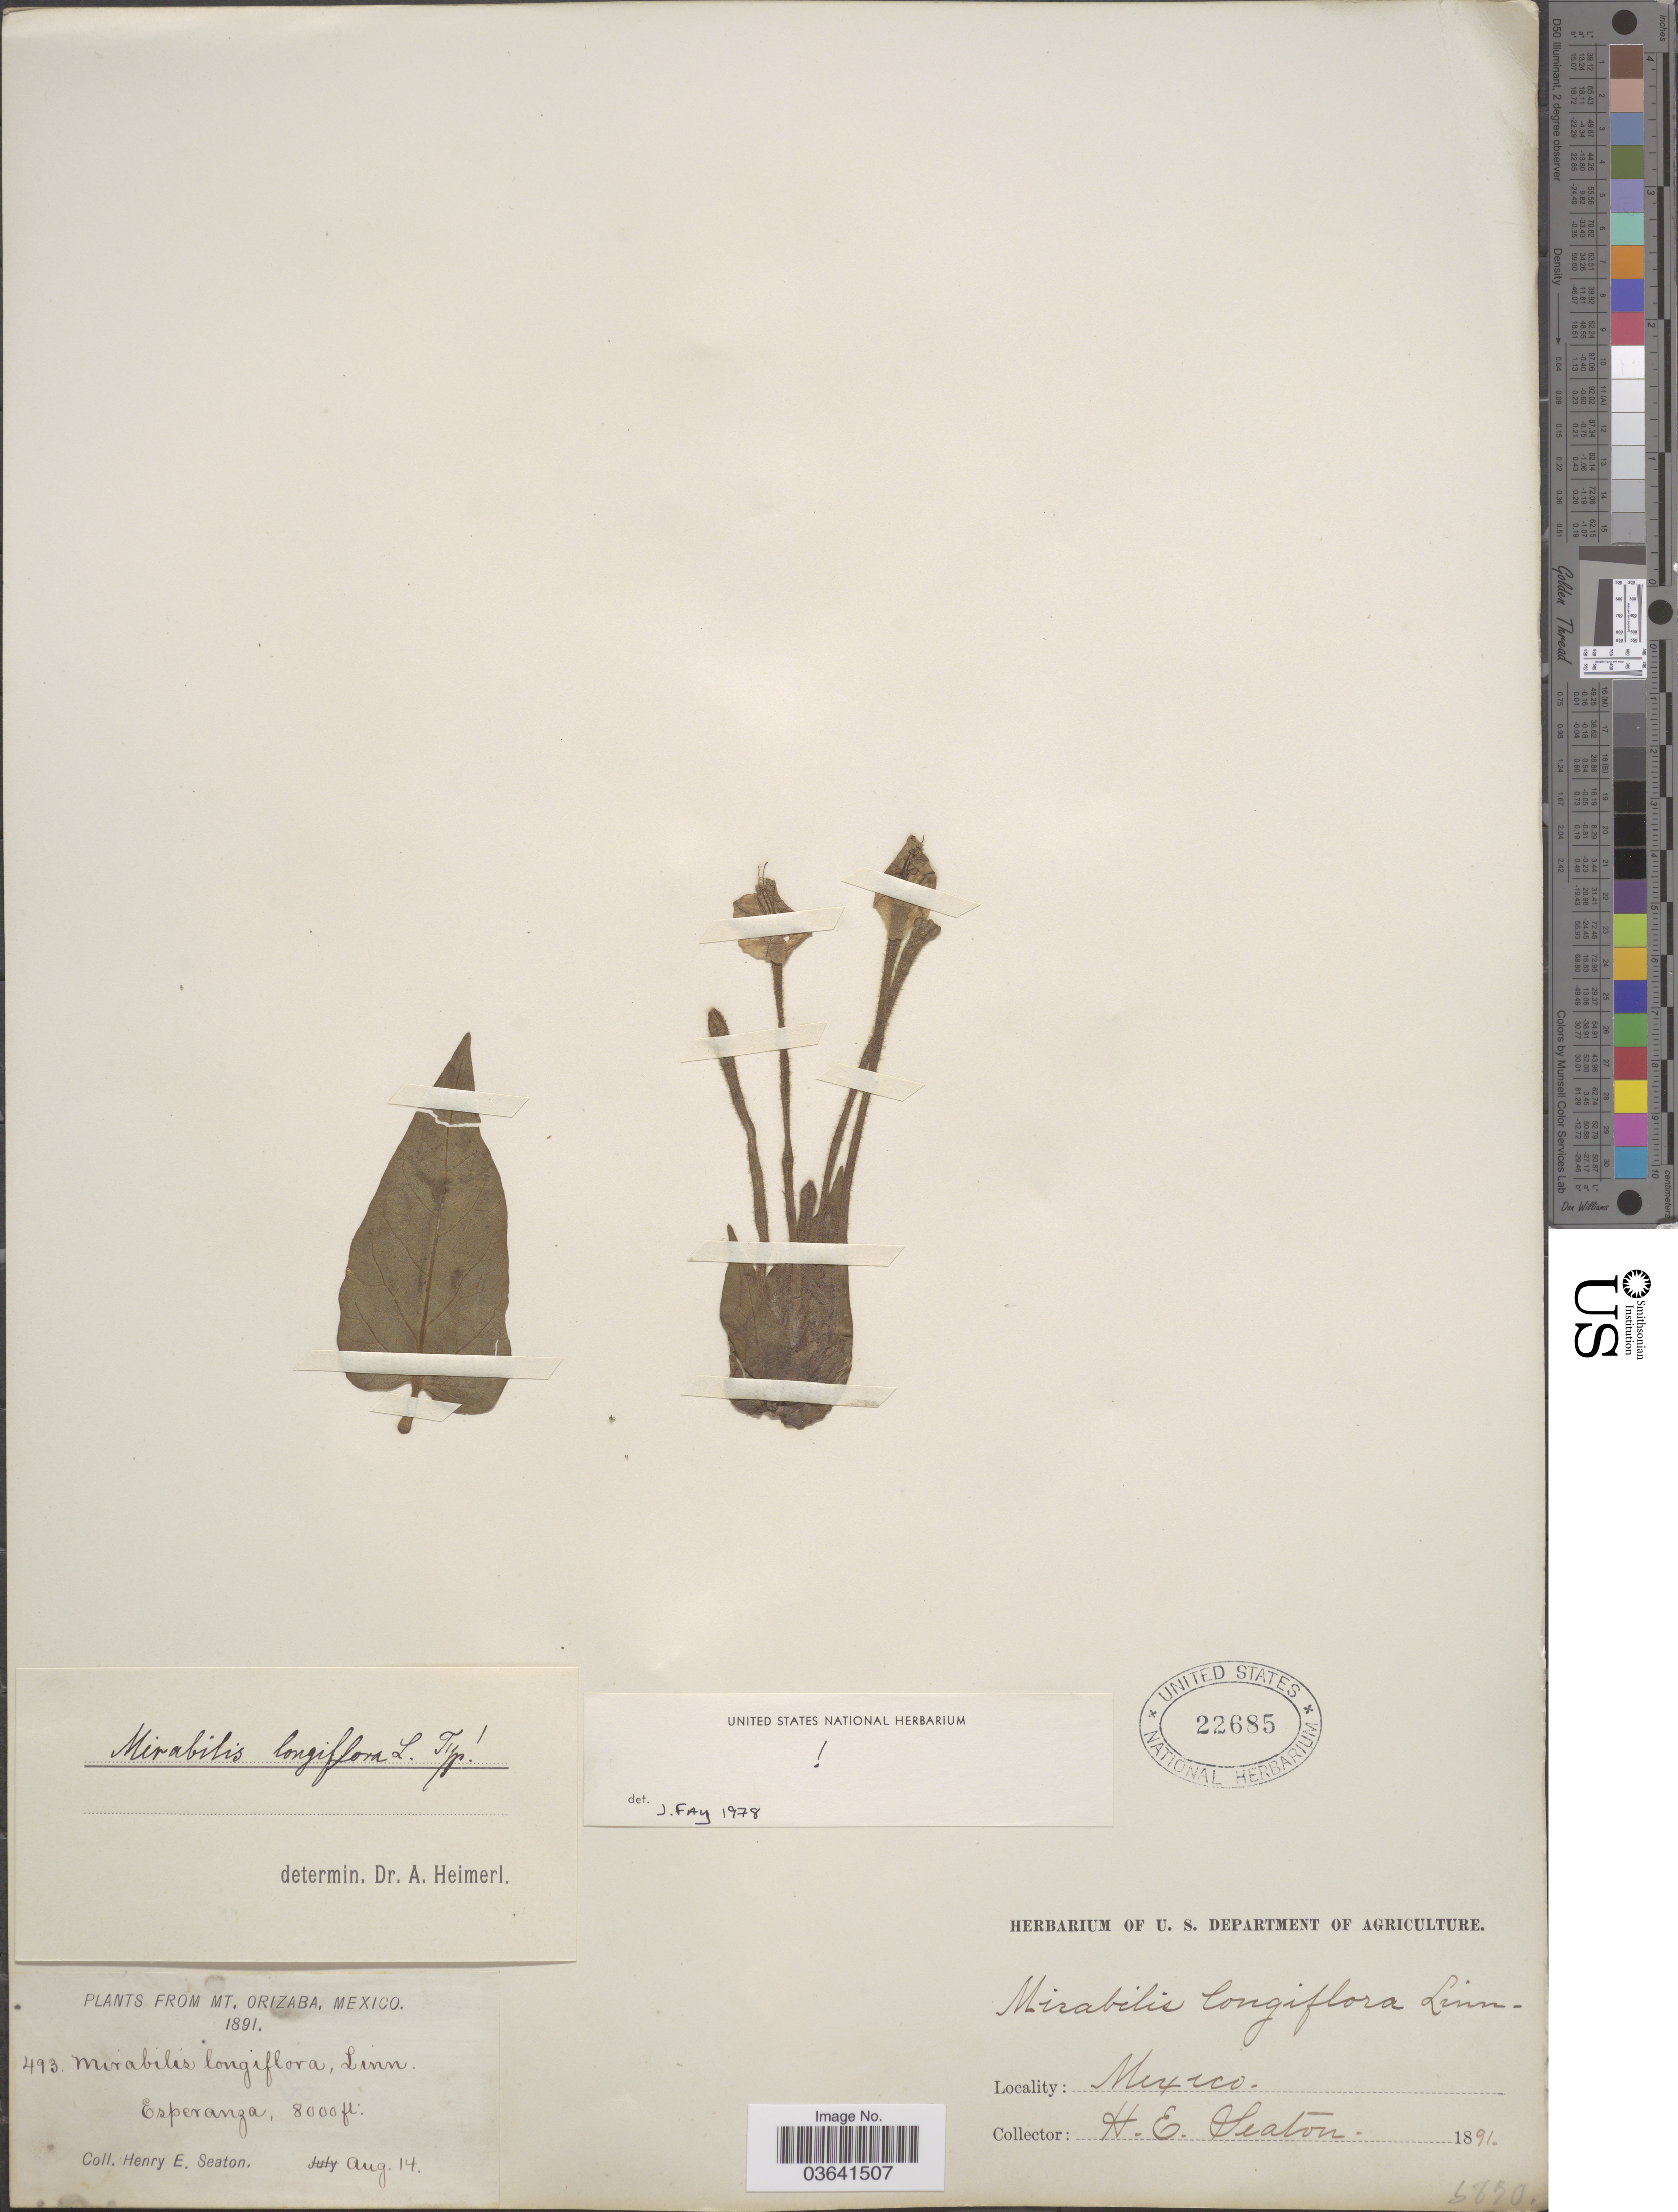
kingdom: Plantae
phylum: Tracheophyta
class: Magnoliopsida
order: Caryophyllales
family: Nyctaginaceae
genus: Mirabilis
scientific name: Mirabilis longiflora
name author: L.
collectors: H. E. Seaton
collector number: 493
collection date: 1891-08-14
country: Mexico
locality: Mt. Orizaba. Esperanza.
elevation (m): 2438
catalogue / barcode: US 22685